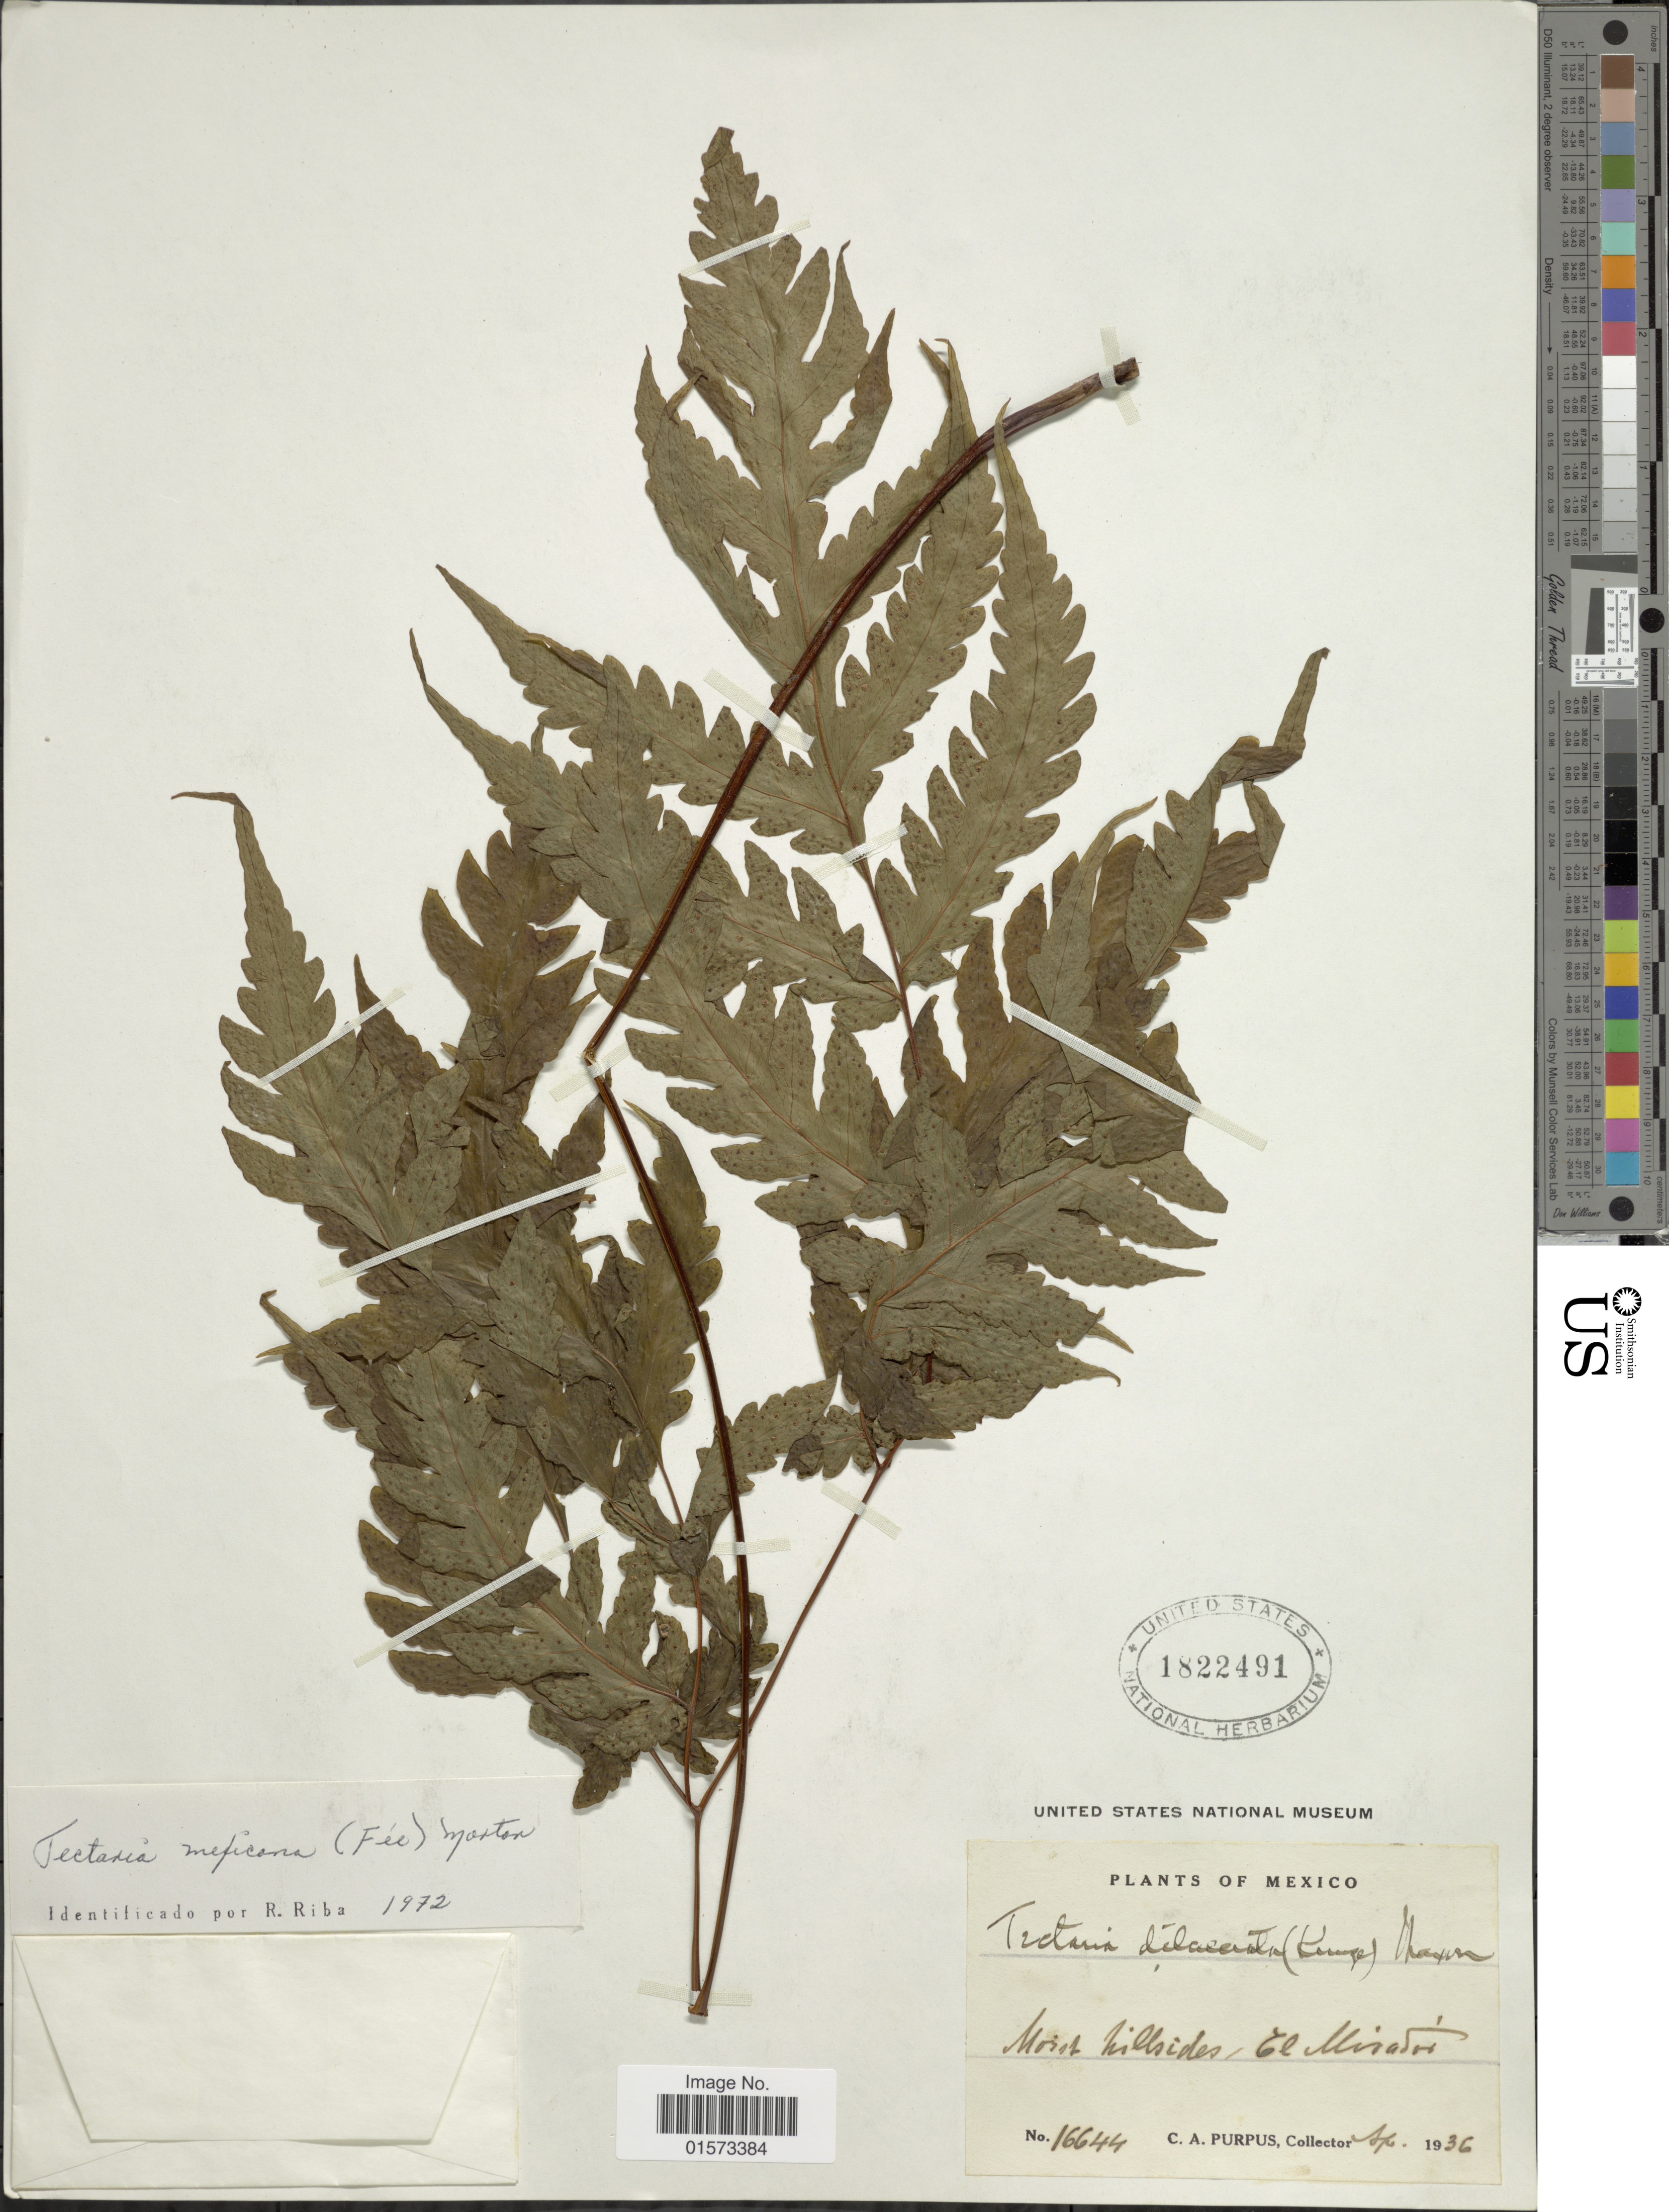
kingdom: Plantae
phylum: Tracheophyta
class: Polypodiopsida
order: Polypodiales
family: Tectariaceae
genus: Tectaria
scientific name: Tectaria mexicana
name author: (Fée) C.V. Morton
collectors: C. A. Purpus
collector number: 16644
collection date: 1936-09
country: Mexico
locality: Moist Hillside, El Mirador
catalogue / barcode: US 1822491